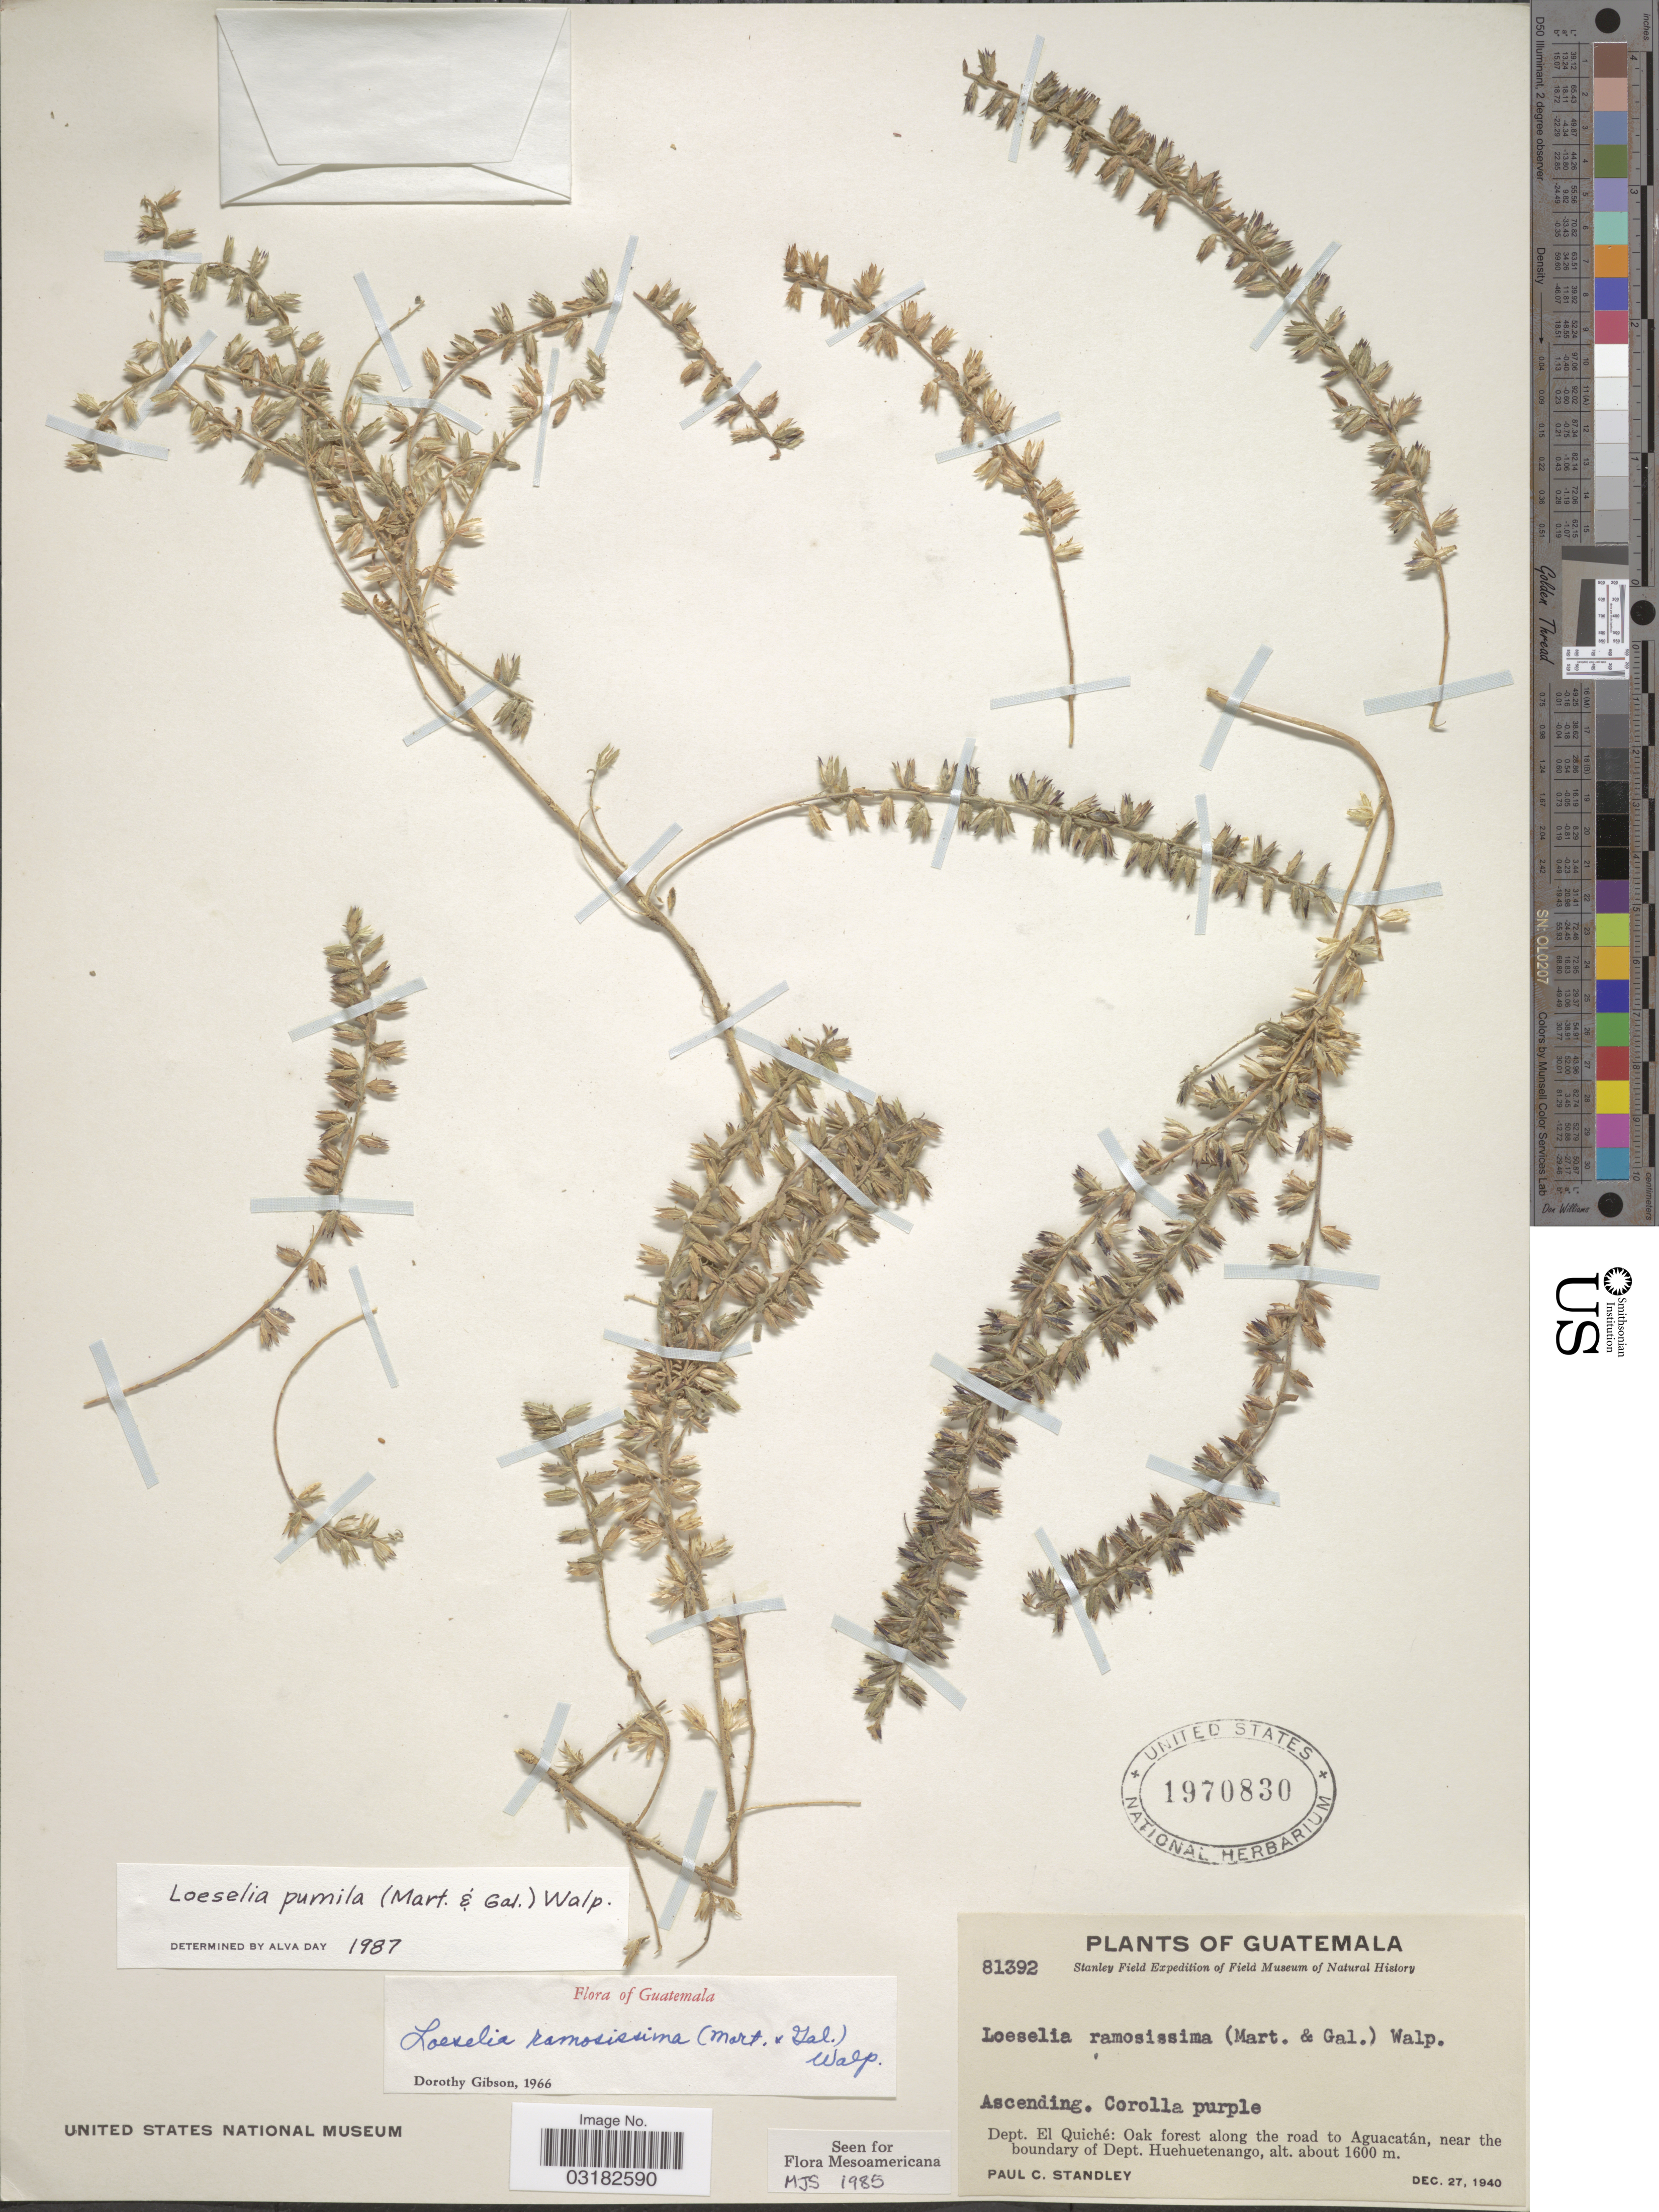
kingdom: Plantae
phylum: Tracheophyta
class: Magnoliopsida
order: Ericales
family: Polemoniaceae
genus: Loeselia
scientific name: Loeselia pumila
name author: (M. Martens & Galeotti) Walp.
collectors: P. C. Standley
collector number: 81392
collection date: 1940-12-27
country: Guatemala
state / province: El Quiché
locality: Dept. El Quiché: Oak forest along the road to Aguacatán, near the boundary of Dept. Huehuetenango.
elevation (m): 1600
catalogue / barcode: US 1970830